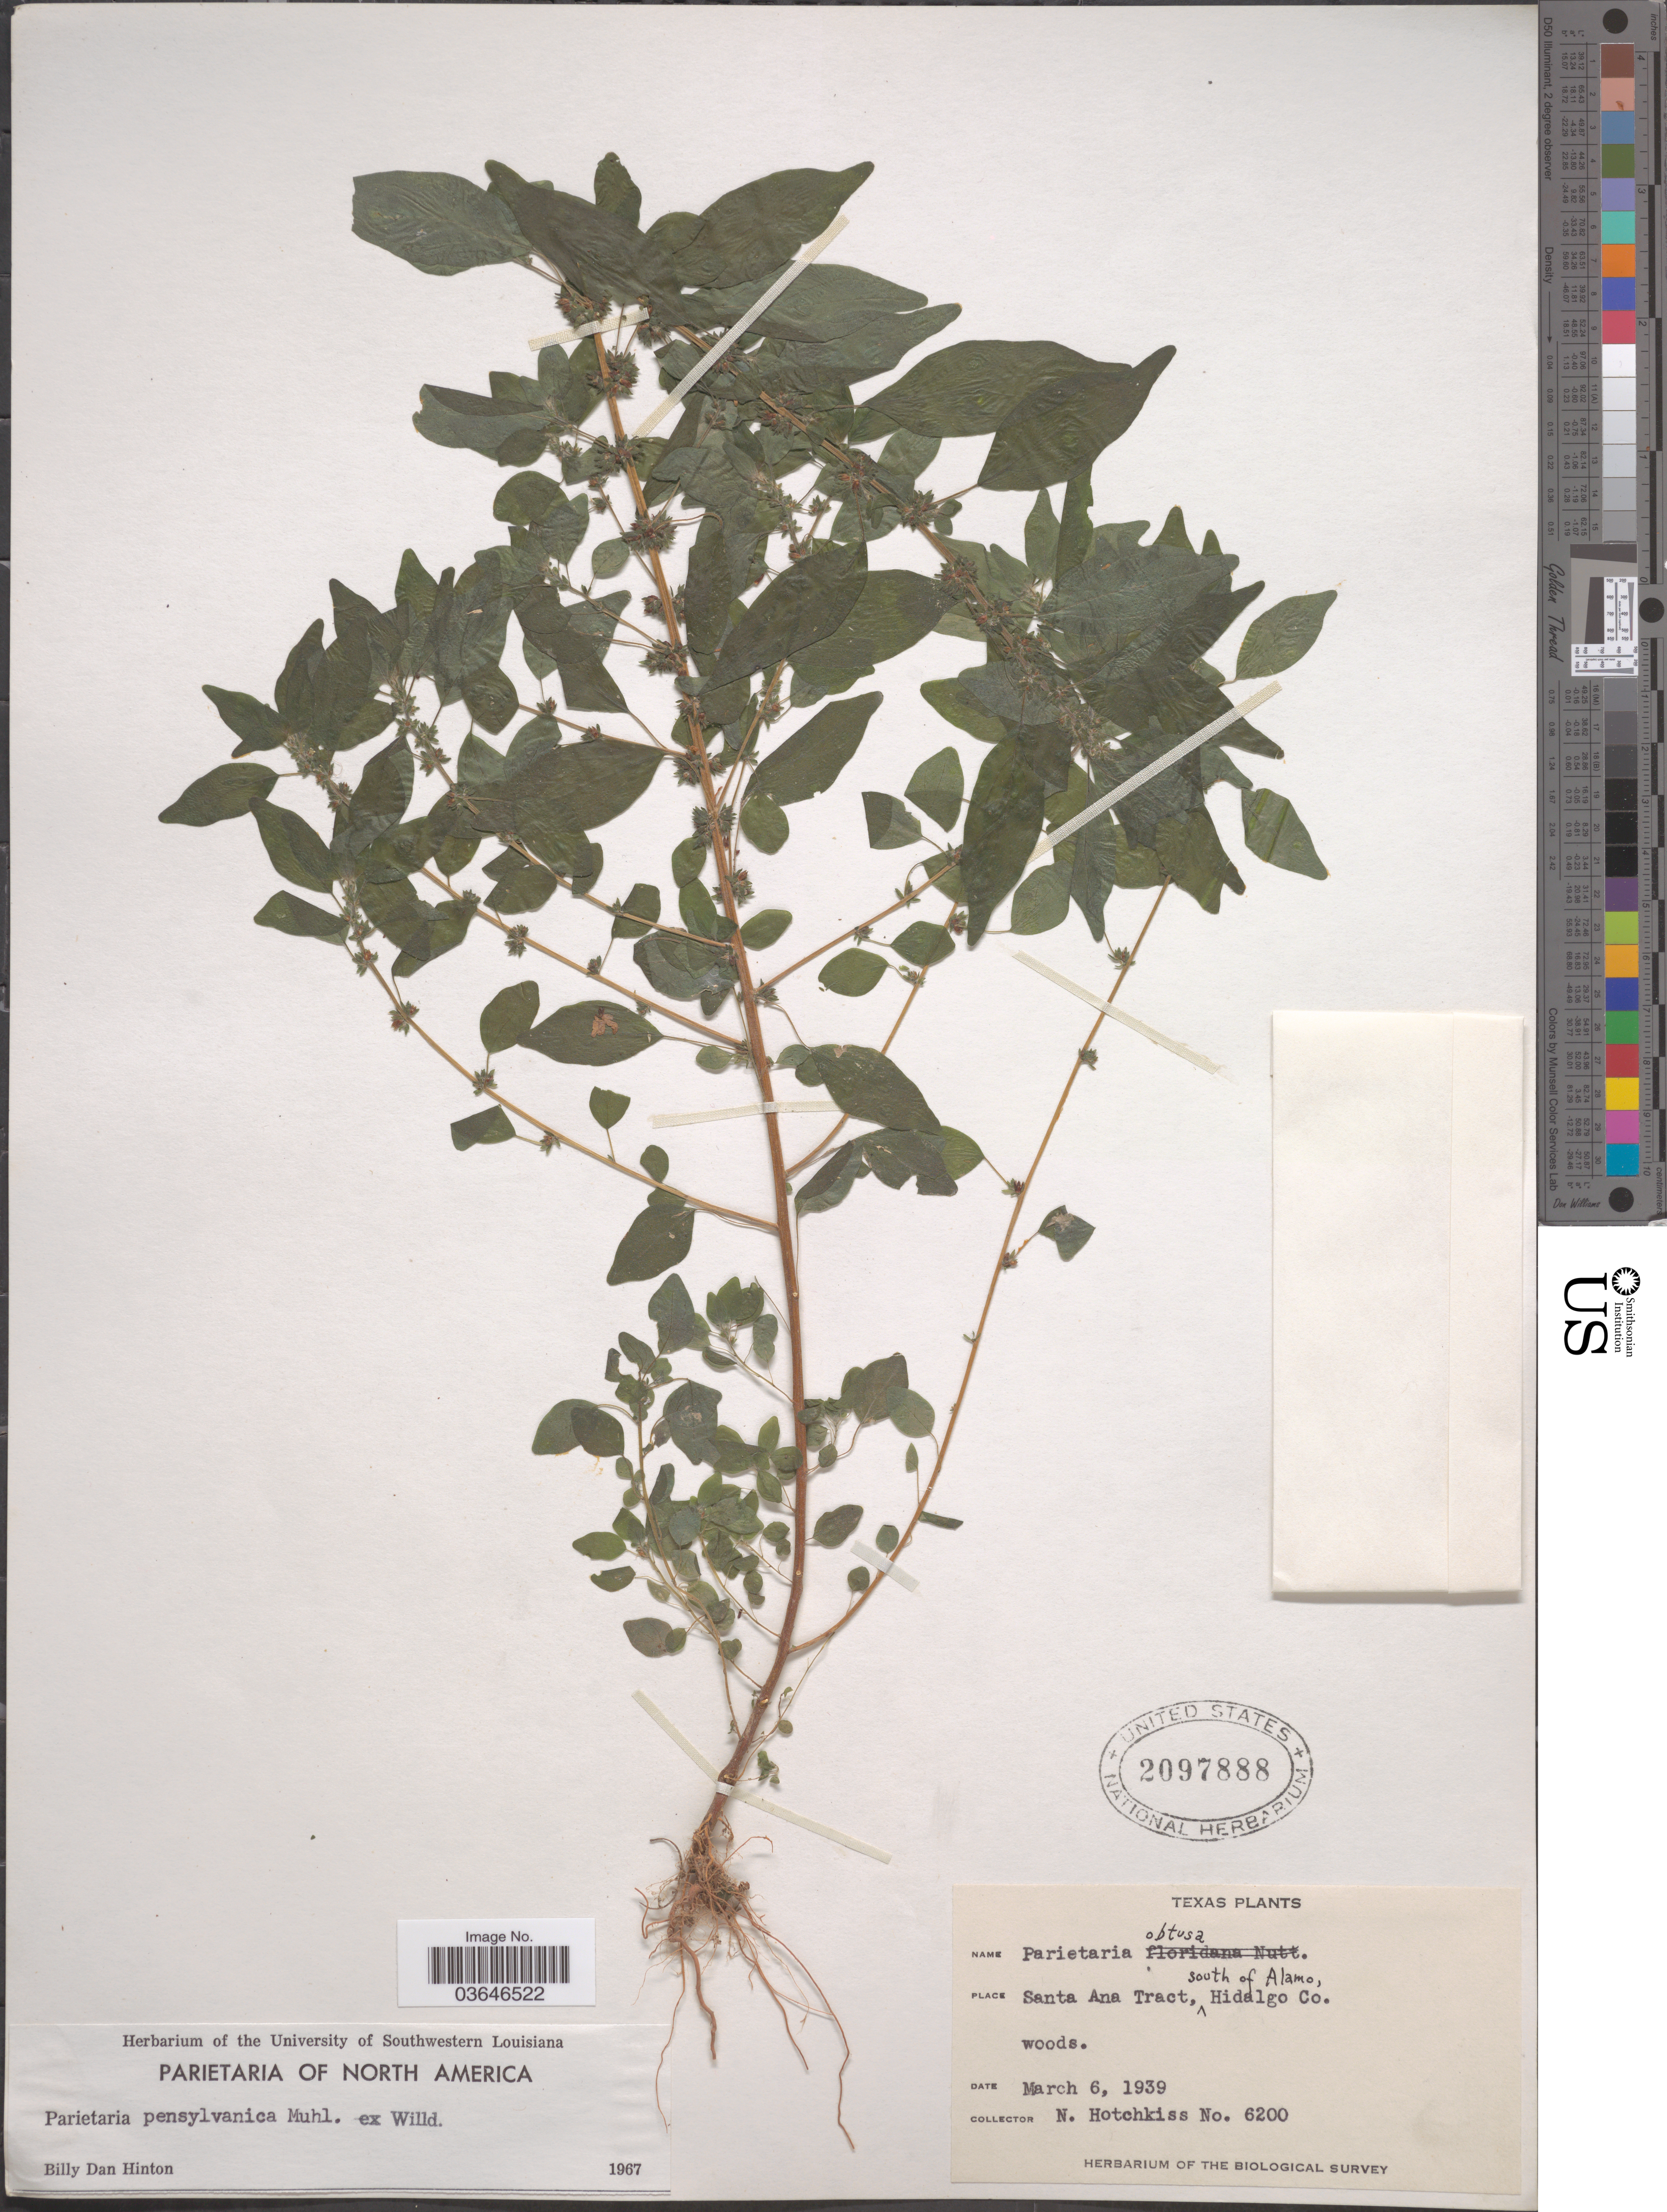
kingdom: Plantae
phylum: Tracheophyta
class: Magnoliopsida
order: Rosales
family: Urticaceae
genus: Parietaria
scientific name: Parietaria pensylvanica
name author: Muhl. ex Willd.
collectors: N. Hotchkiss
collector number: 6200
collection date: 1939-03-06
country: United States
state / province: Texas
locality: Santa Ana Tract, South of Alamo, Hidalgo Co.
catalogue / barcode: US 2097888